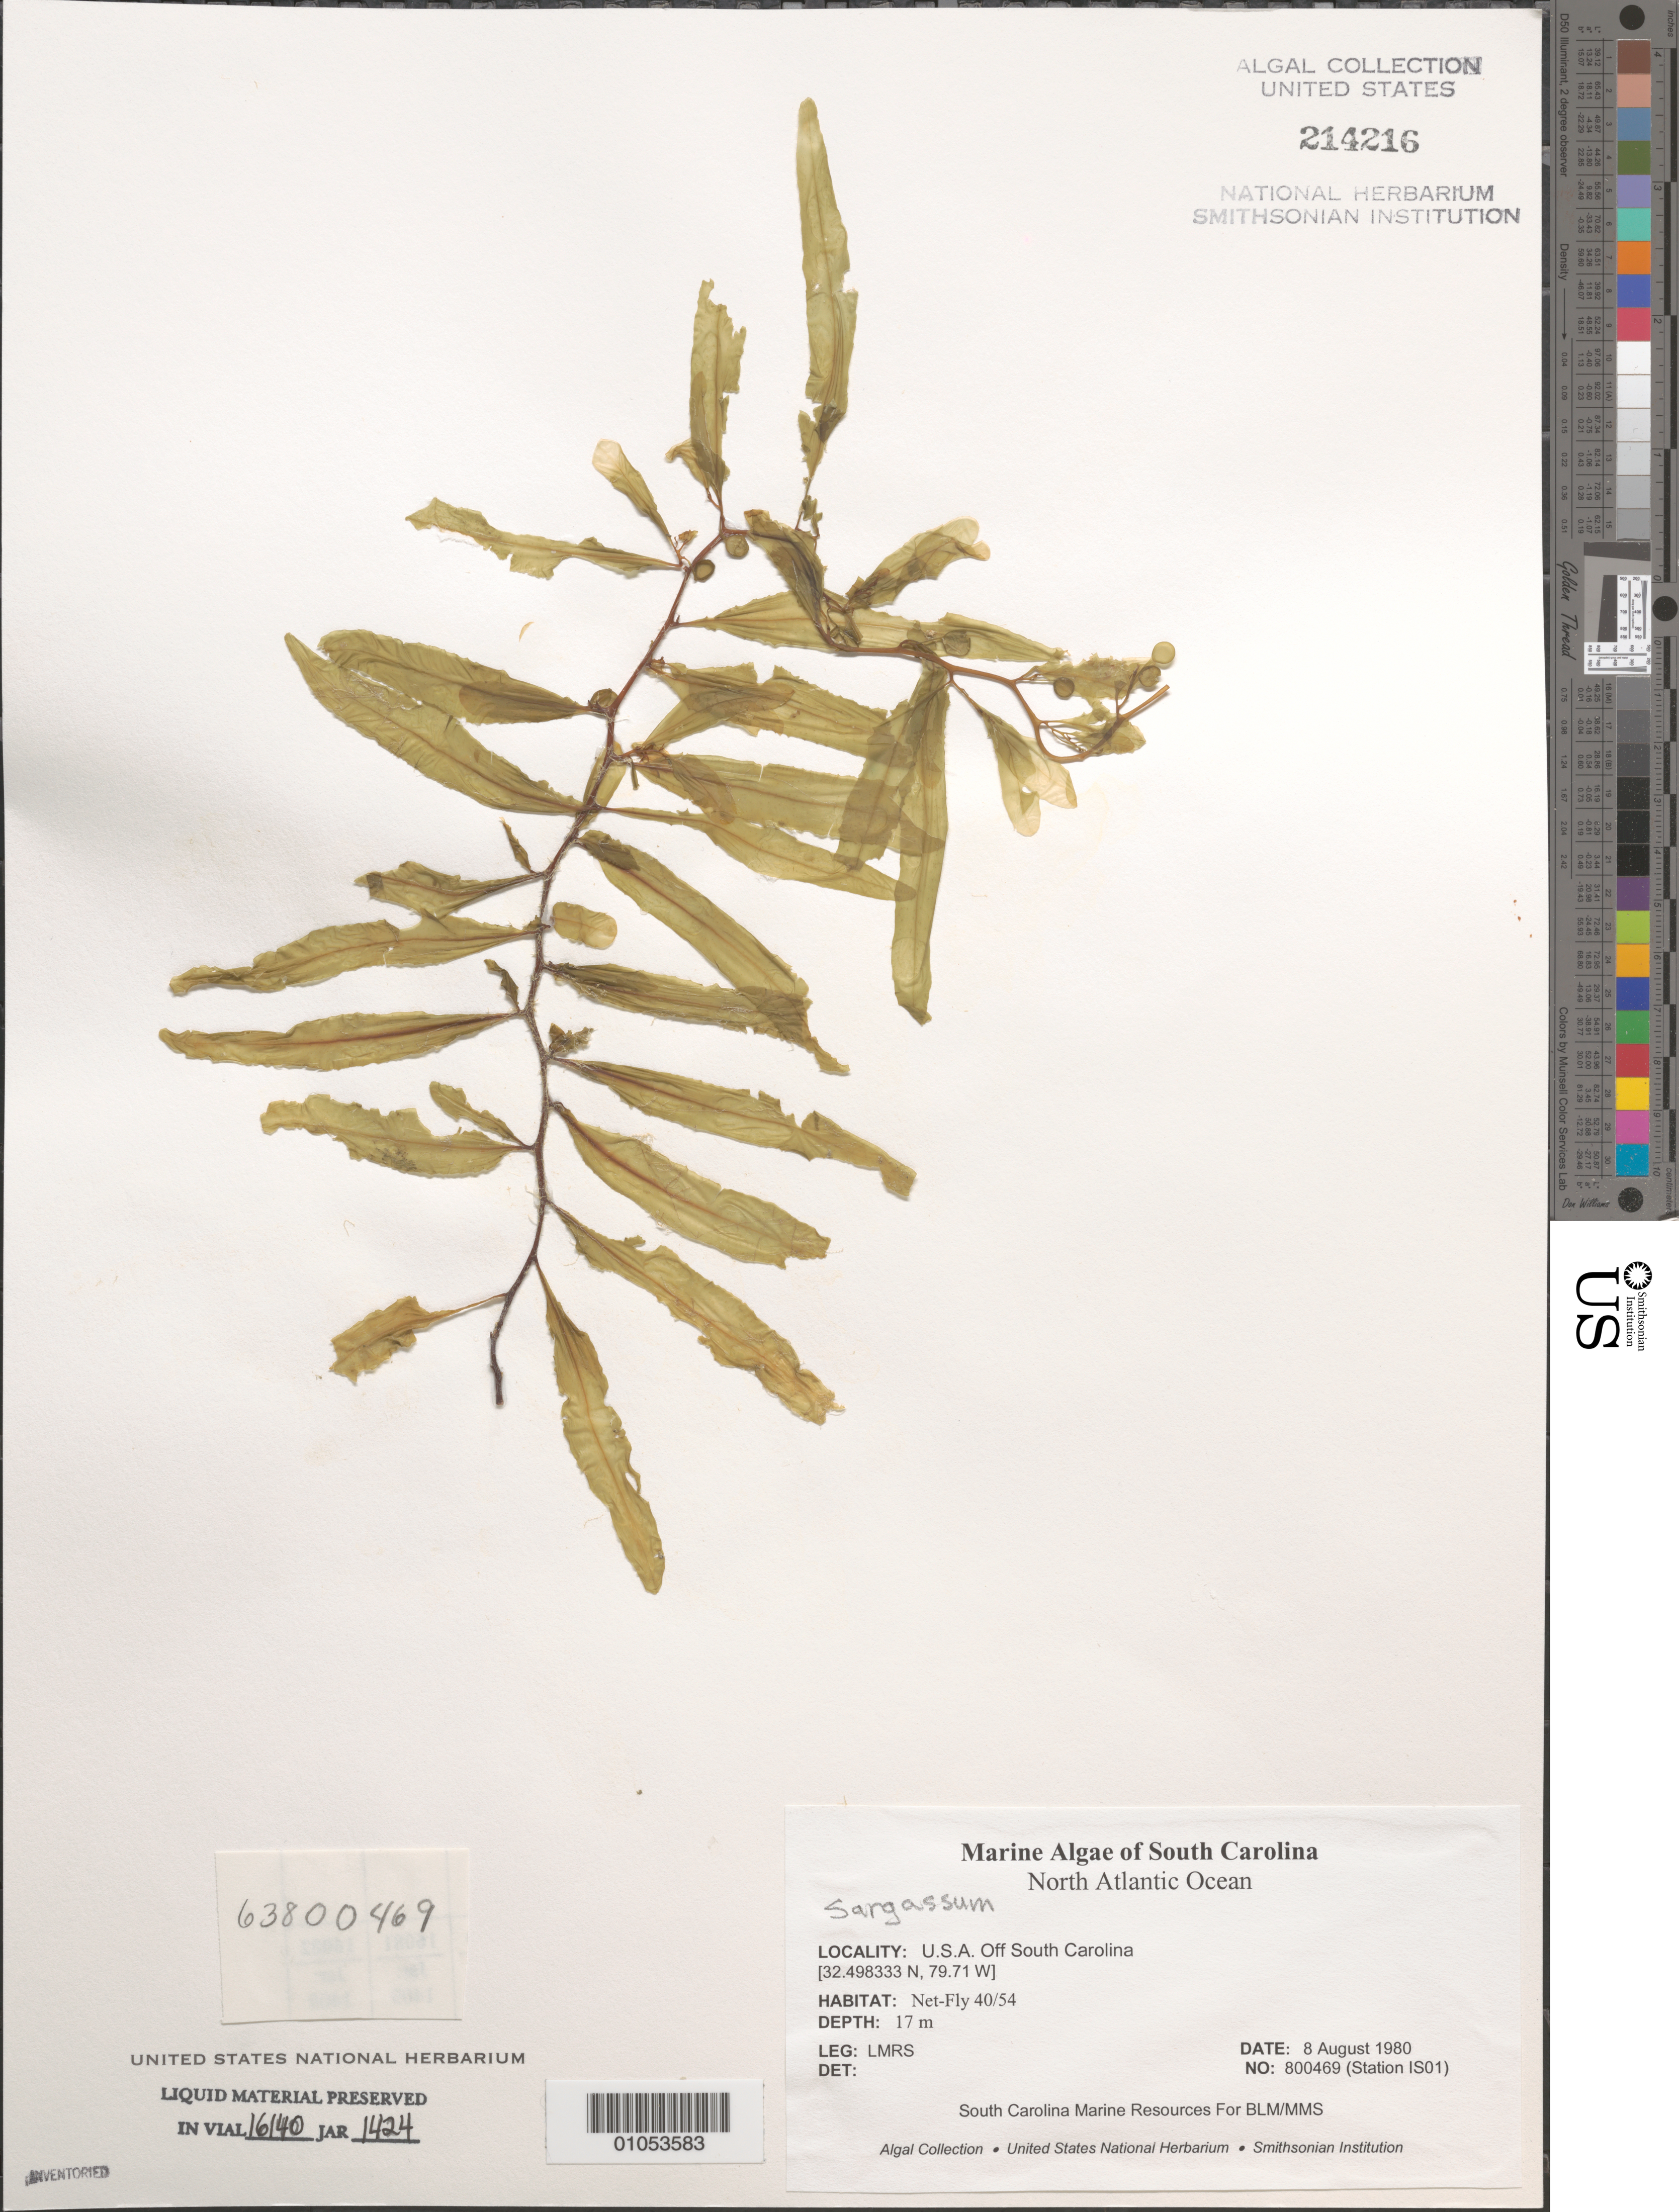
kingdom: Chromista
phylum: Ochrophyta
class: Phaeophyceae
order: Fucales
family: Sargassaceae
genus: Sargassum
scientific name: Sargassum sp.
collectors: LMRS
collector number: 800469 (Station IS01)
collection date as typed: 08 Aug 1980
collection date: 1980-08-08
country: United States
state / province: South Carolina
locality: North Atlantic Ocean off South Carolina coast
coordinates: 32.498333 N, 79.71 W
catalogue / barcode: US 214216